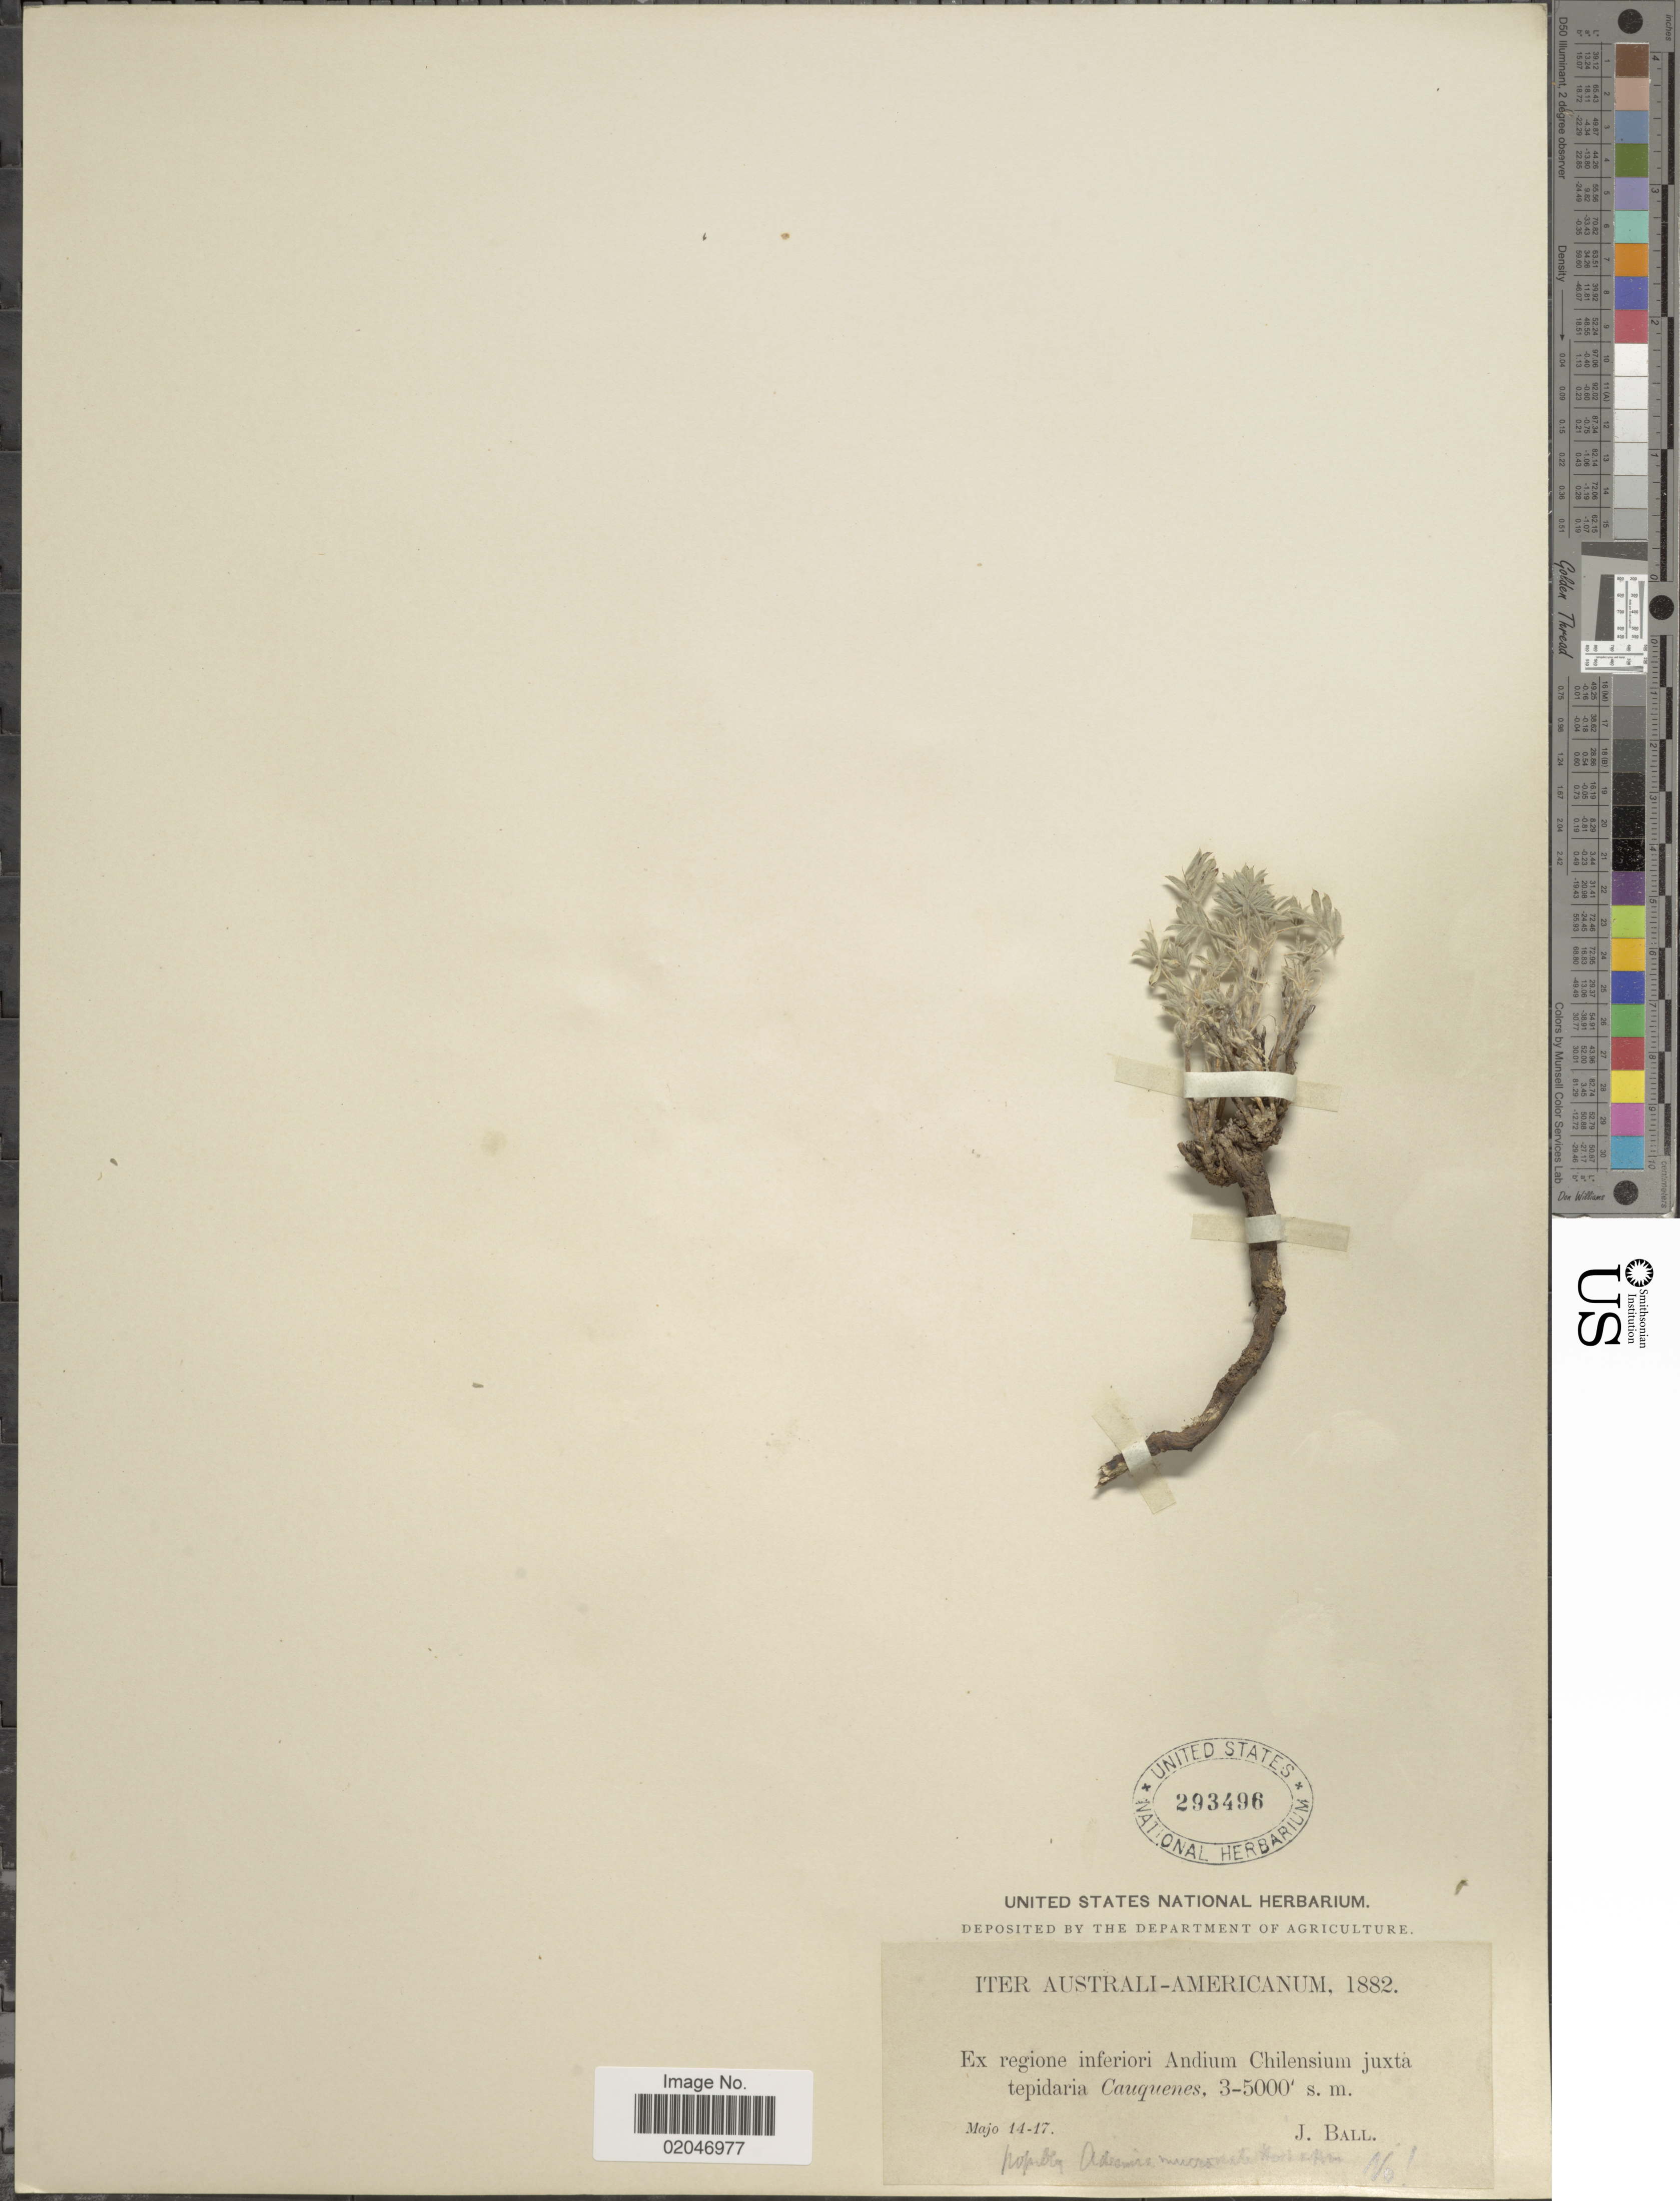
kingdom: Plantae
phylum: Tracheophyta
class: Magnoliopsida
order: Fabales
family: Fabaceae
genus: Adesmia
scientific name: Adesmia gracilis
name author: Meyen ex Vogel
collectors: J. Ball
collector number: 1*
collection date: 1882-05-14/1882-05-17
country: Chile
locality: Iter Austral-Americanum, ex regione inferiori Andium Chilensium juxta tepidaria Cauquenes.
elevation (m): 3000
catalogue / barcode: US 293496